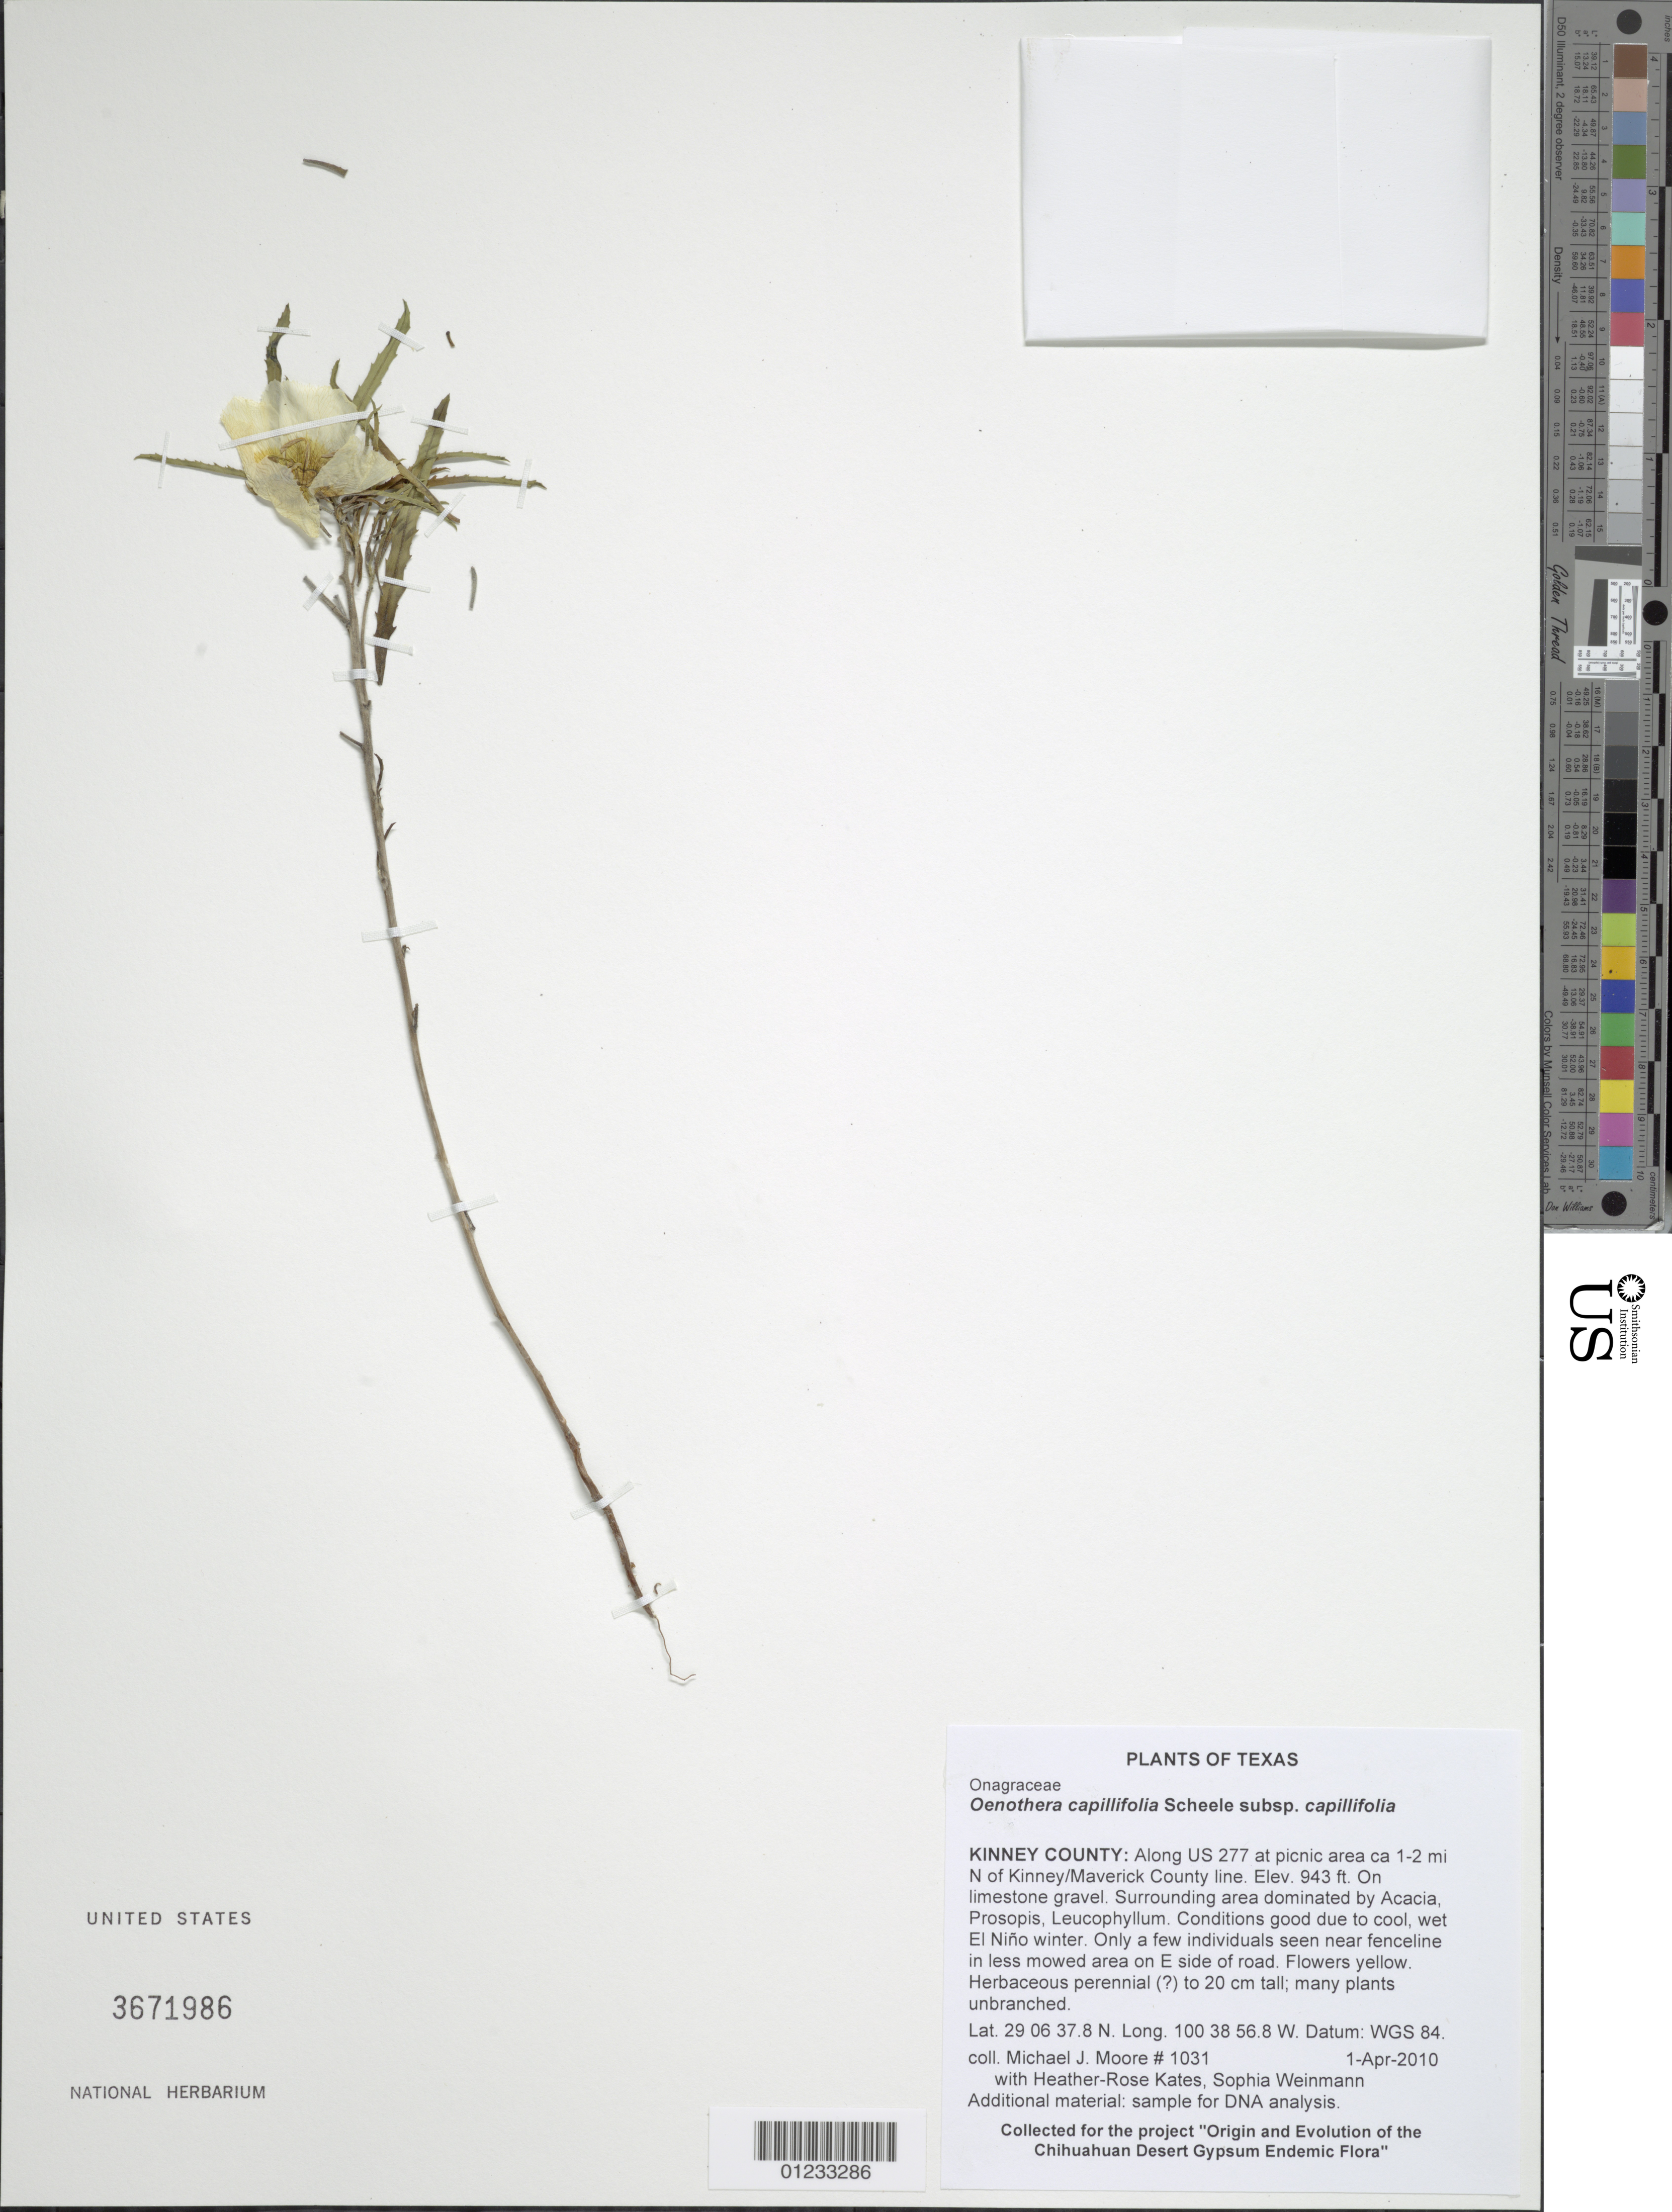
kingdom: Plantae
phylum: Tracheophyta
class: Magnoliopsida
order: Myrtales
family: Onagraceae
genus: Oenothera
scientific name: Oenothera capillifolia subsp. capillifolia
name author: Scheele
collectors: M. J. Moore, H.-R. Kates & S. Weinmann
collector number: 1031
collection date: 2006-03-31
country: United States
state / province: Texas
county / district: Kinney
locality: Along US 277 at picnic area ca 1-2 mi N of Kinney/Maverick County line.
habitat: On limestone gravel. Surrounding area dominated by Acacia, Prosopis, Leucophyllum. Conditions good due to cool, wet El Niño winter.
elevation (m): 287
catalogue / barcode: US 3671986